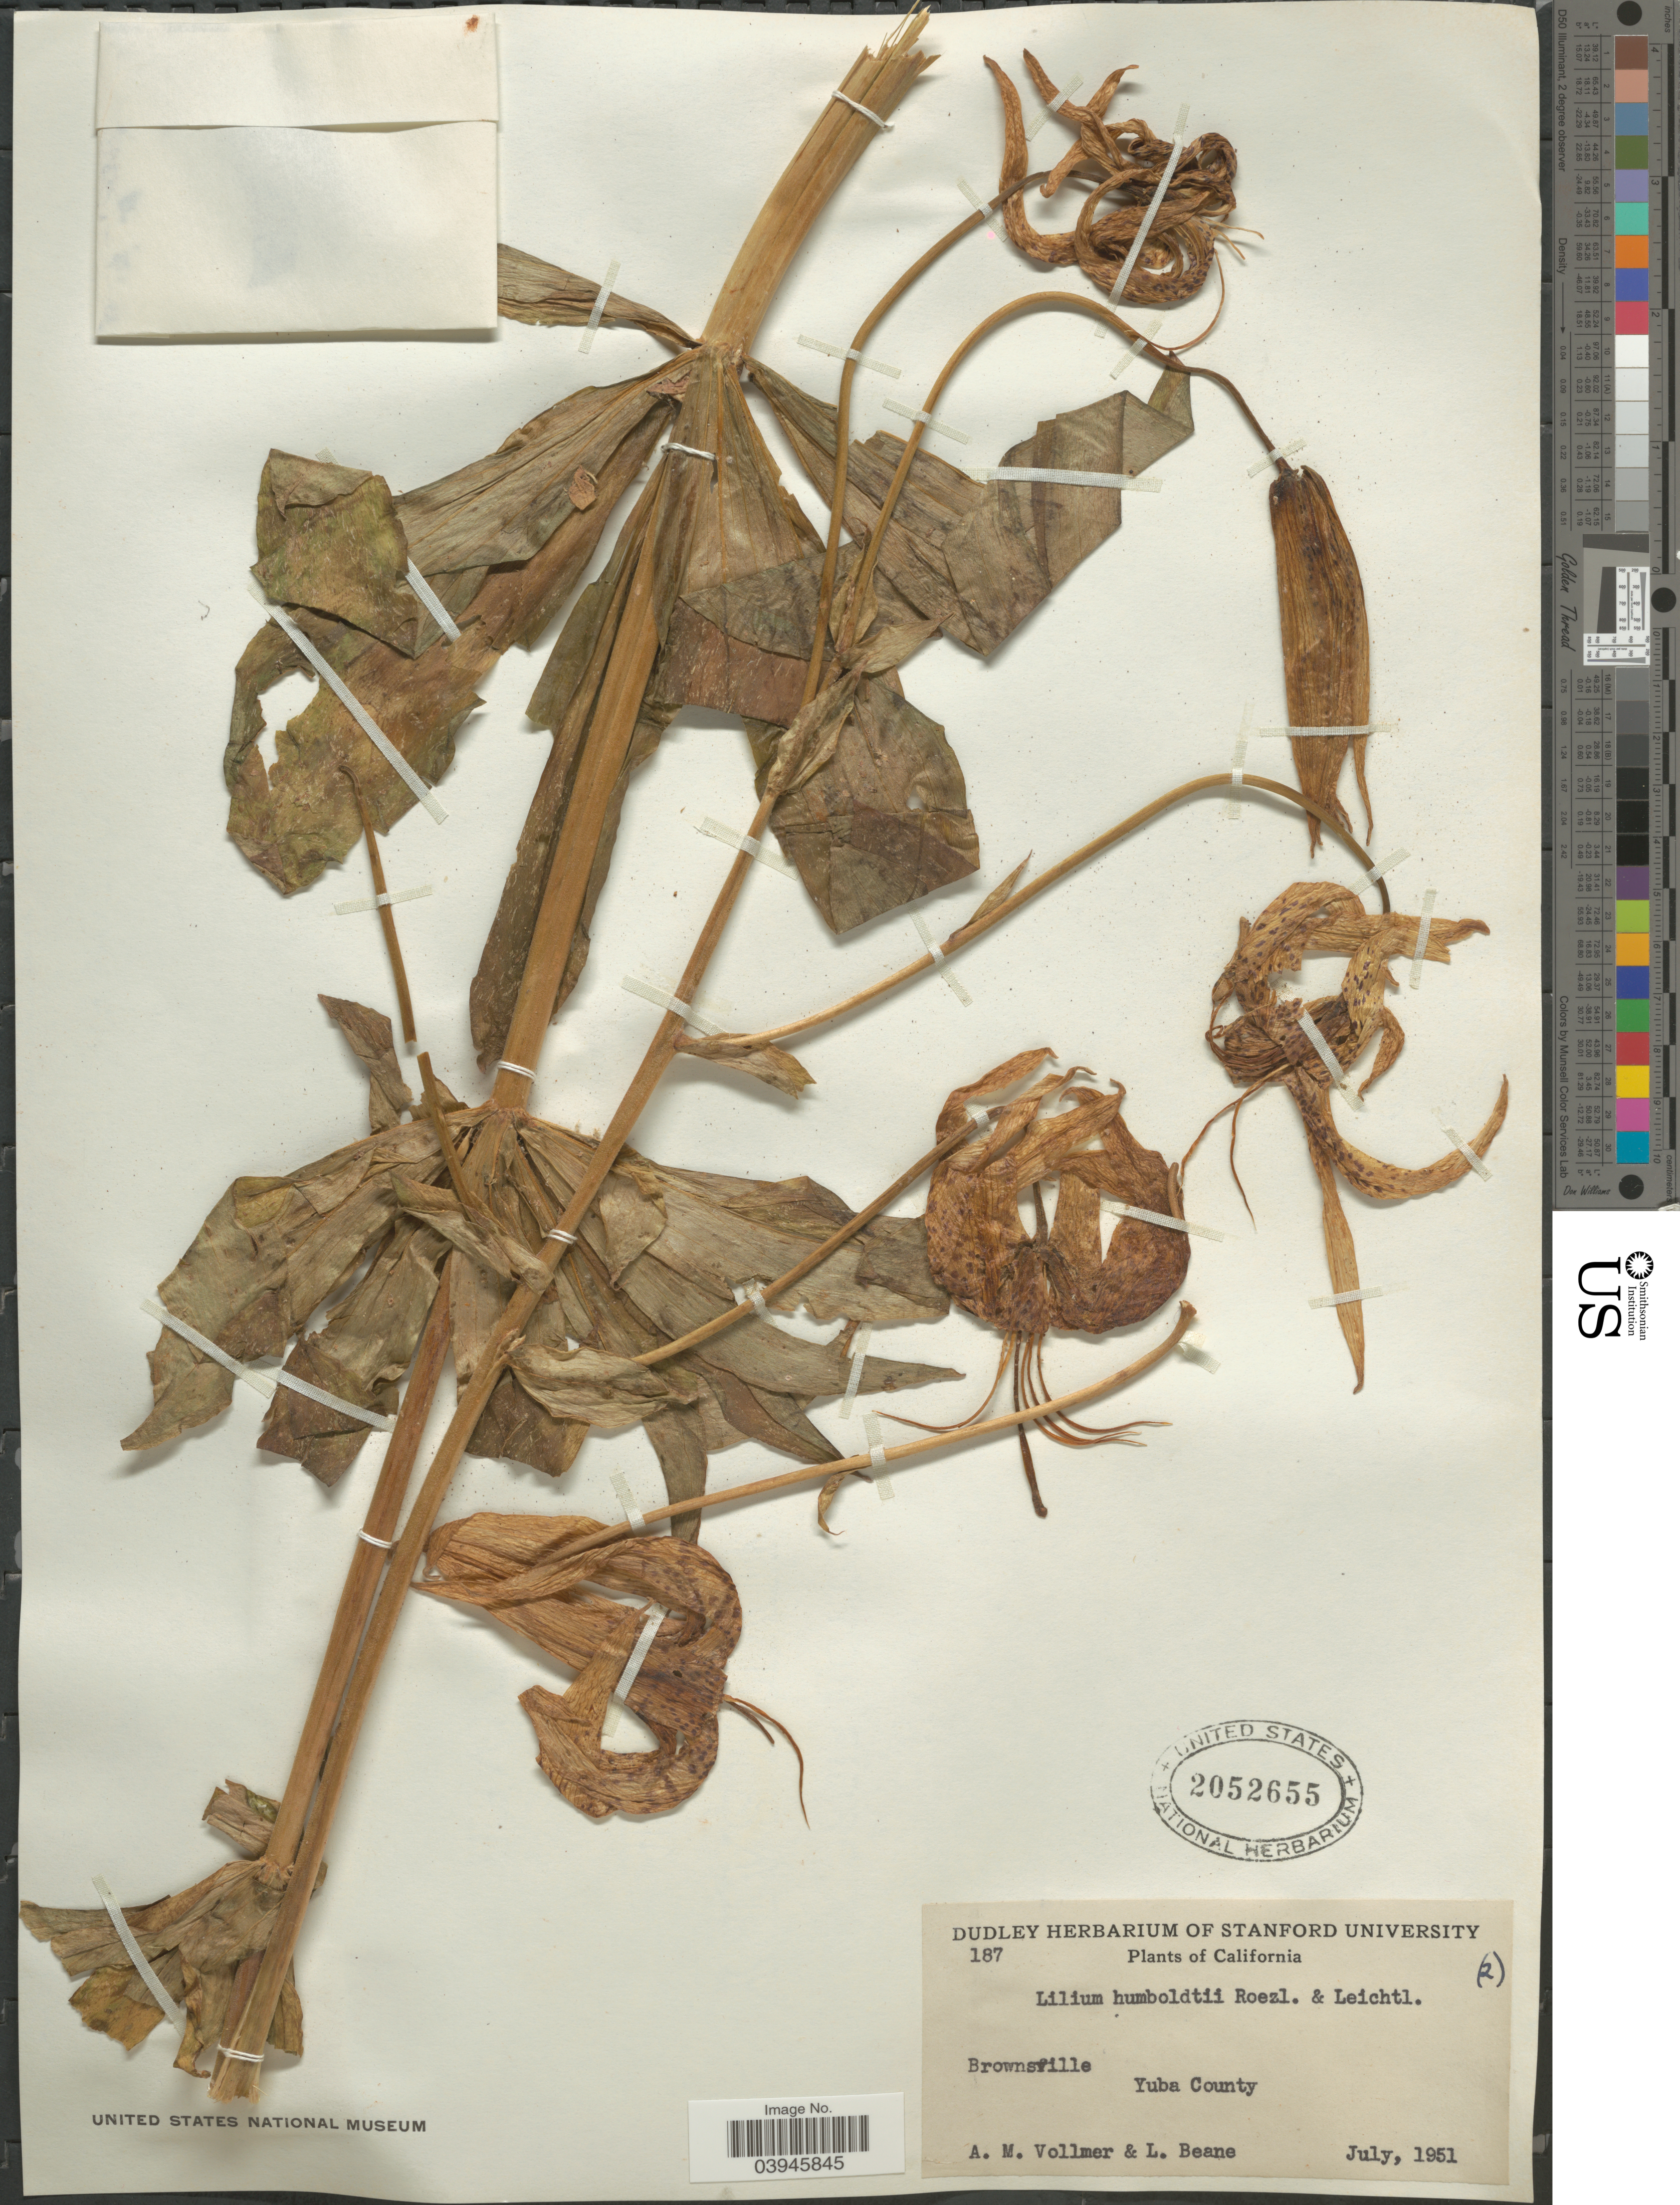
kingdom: Plantae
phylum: Tracheophyta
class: Liliopsida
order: Liliales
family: Liliaceae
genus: Lilium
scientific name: Lilium humboldtii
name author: Roezl & Leichtlin ex Duch.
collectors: A. Vollmer & L. Beane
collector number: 187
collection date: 1951-07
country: United States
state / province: California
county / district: Yuba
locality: Brownsville. Yuba County.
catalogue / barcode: US 2052655